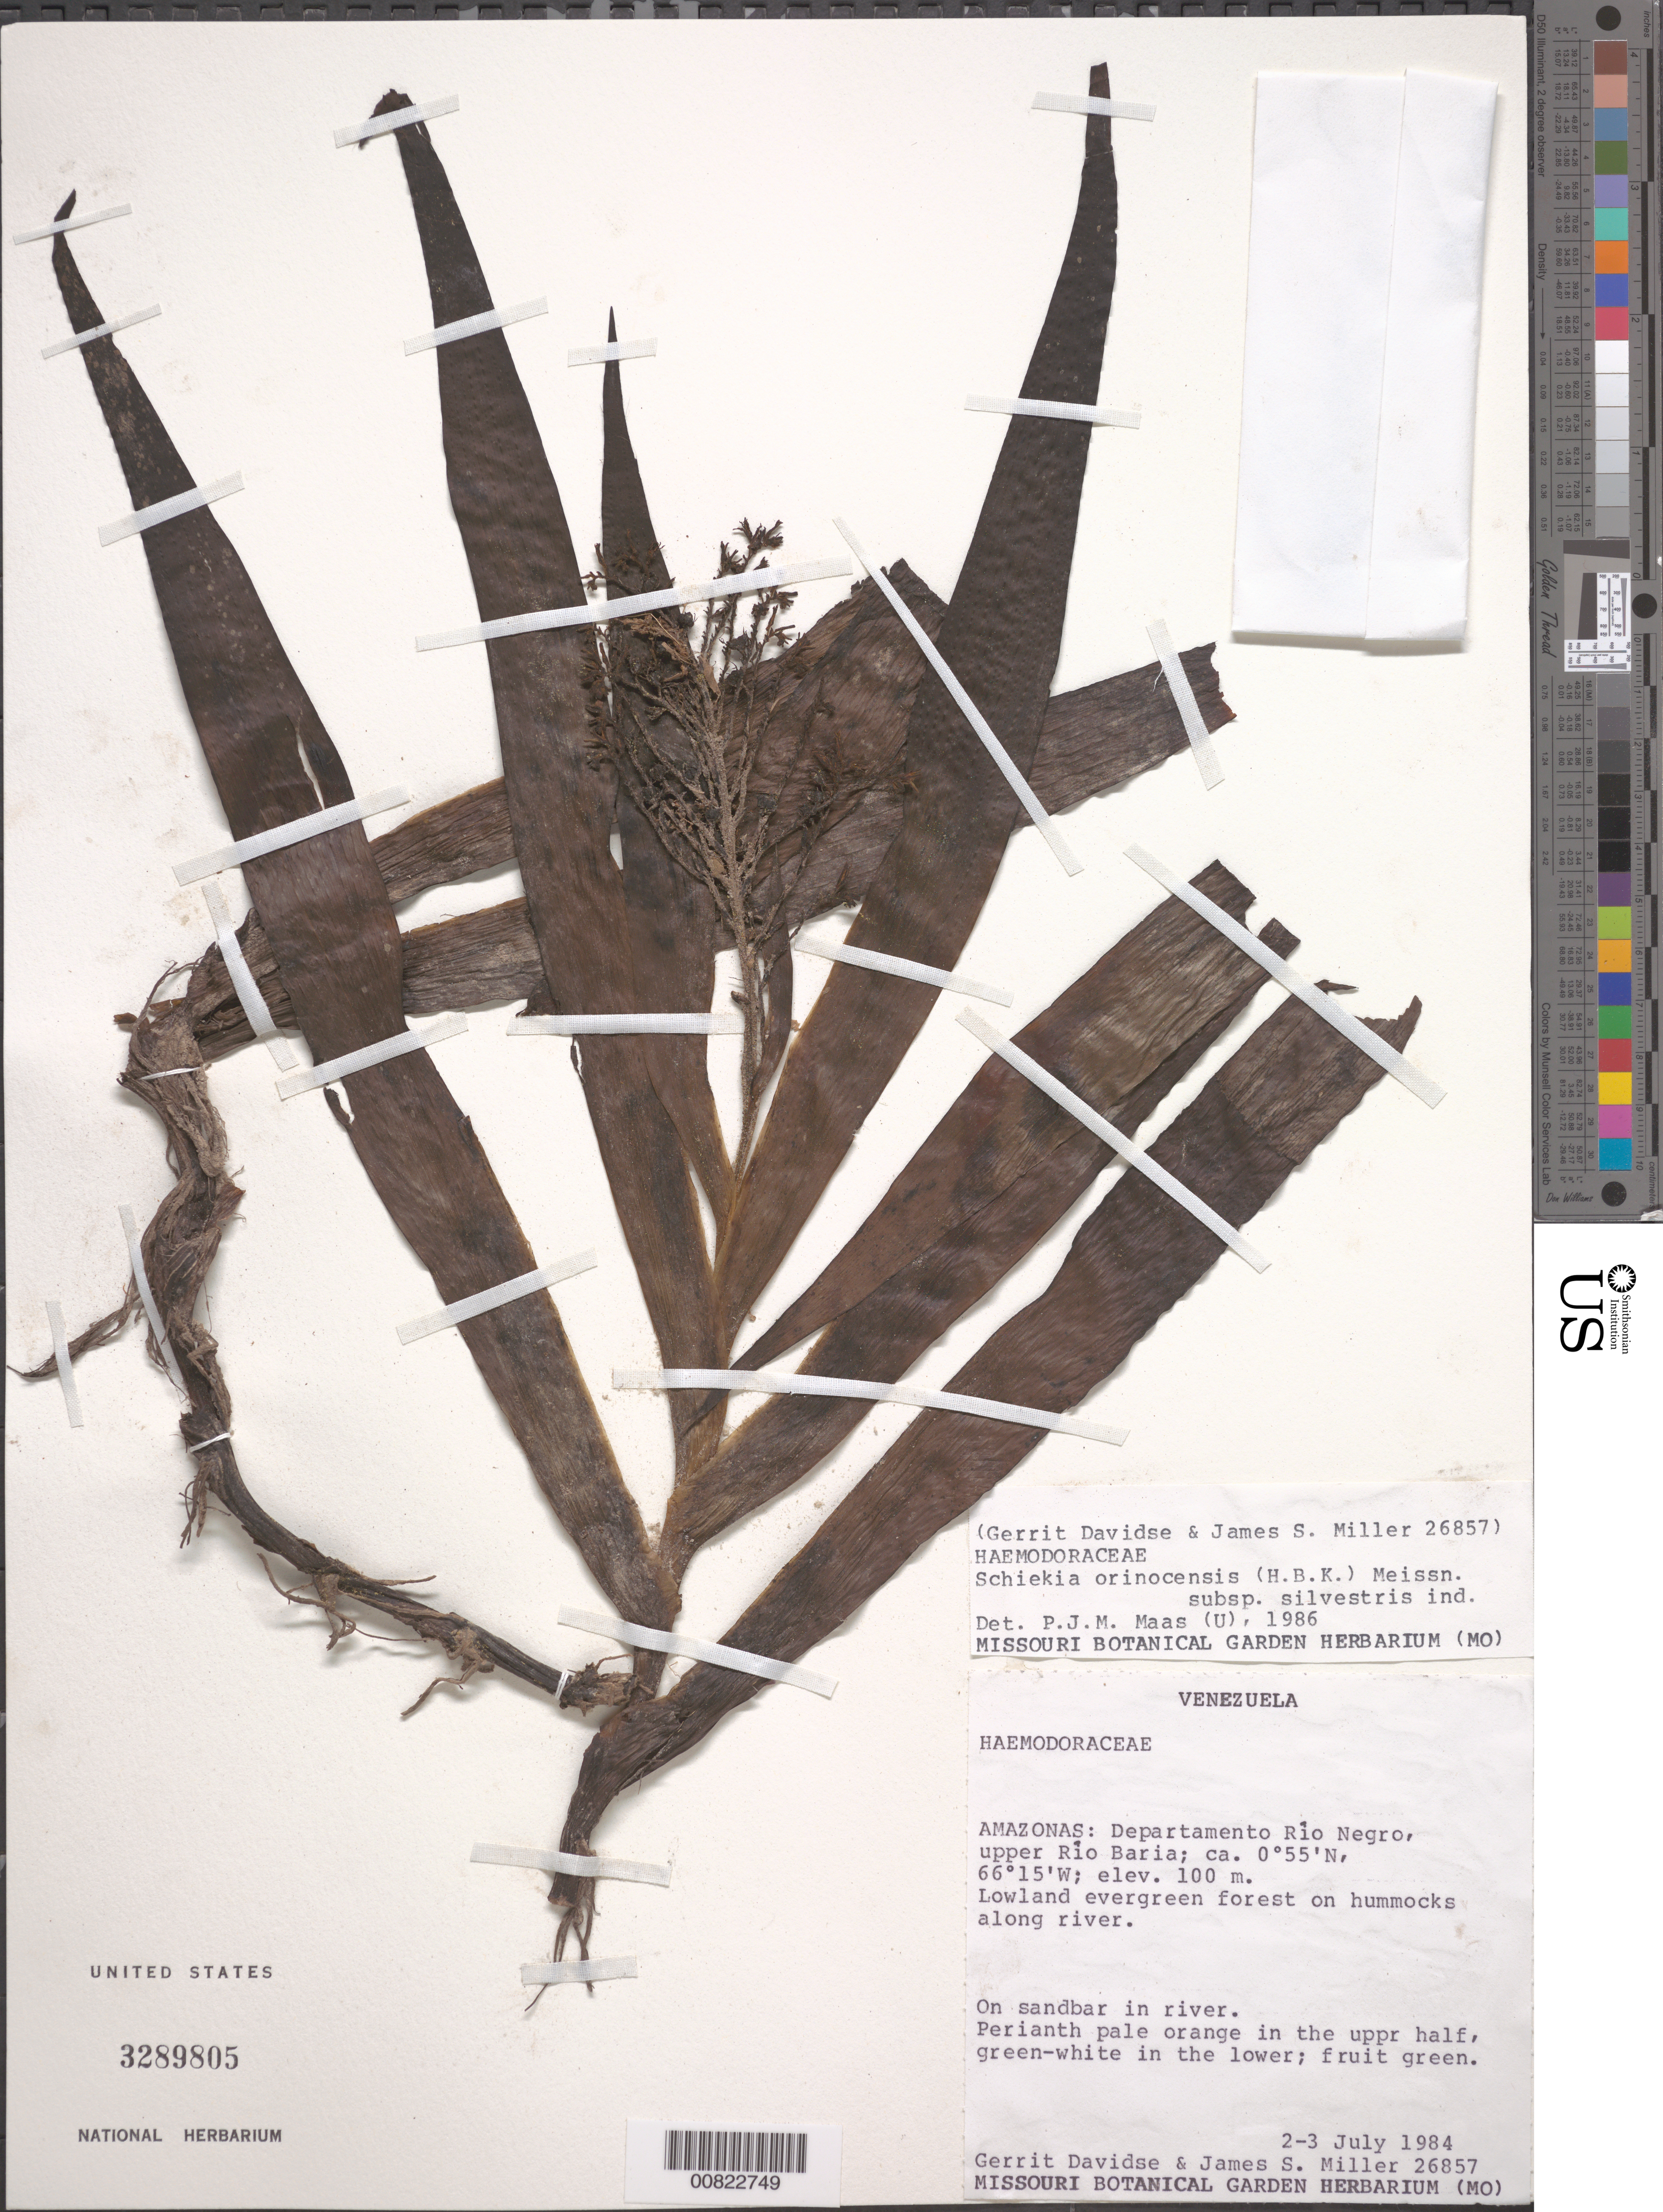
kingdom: Plantae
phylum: Tracheophyta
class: Liliopsida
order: Commelinales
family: Haemodoraceae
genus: Schiekia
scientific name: Schiekia orinocensis subsp. silvestris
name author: Maas & Stoel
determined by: Maas, Paul J. M.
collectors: G. Davidse & J. S. Miller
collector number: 26857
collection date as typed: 2-Jul-84 to 3-Jul-84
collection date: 1984-07-02/1984-07-03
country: Venezuela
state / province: Amazonas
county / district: Río Negro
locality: Río Baria, upper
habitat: Lowland evergreen forest on hummocks along river; on sandbar in river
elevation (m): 100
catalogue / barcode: US 3289805